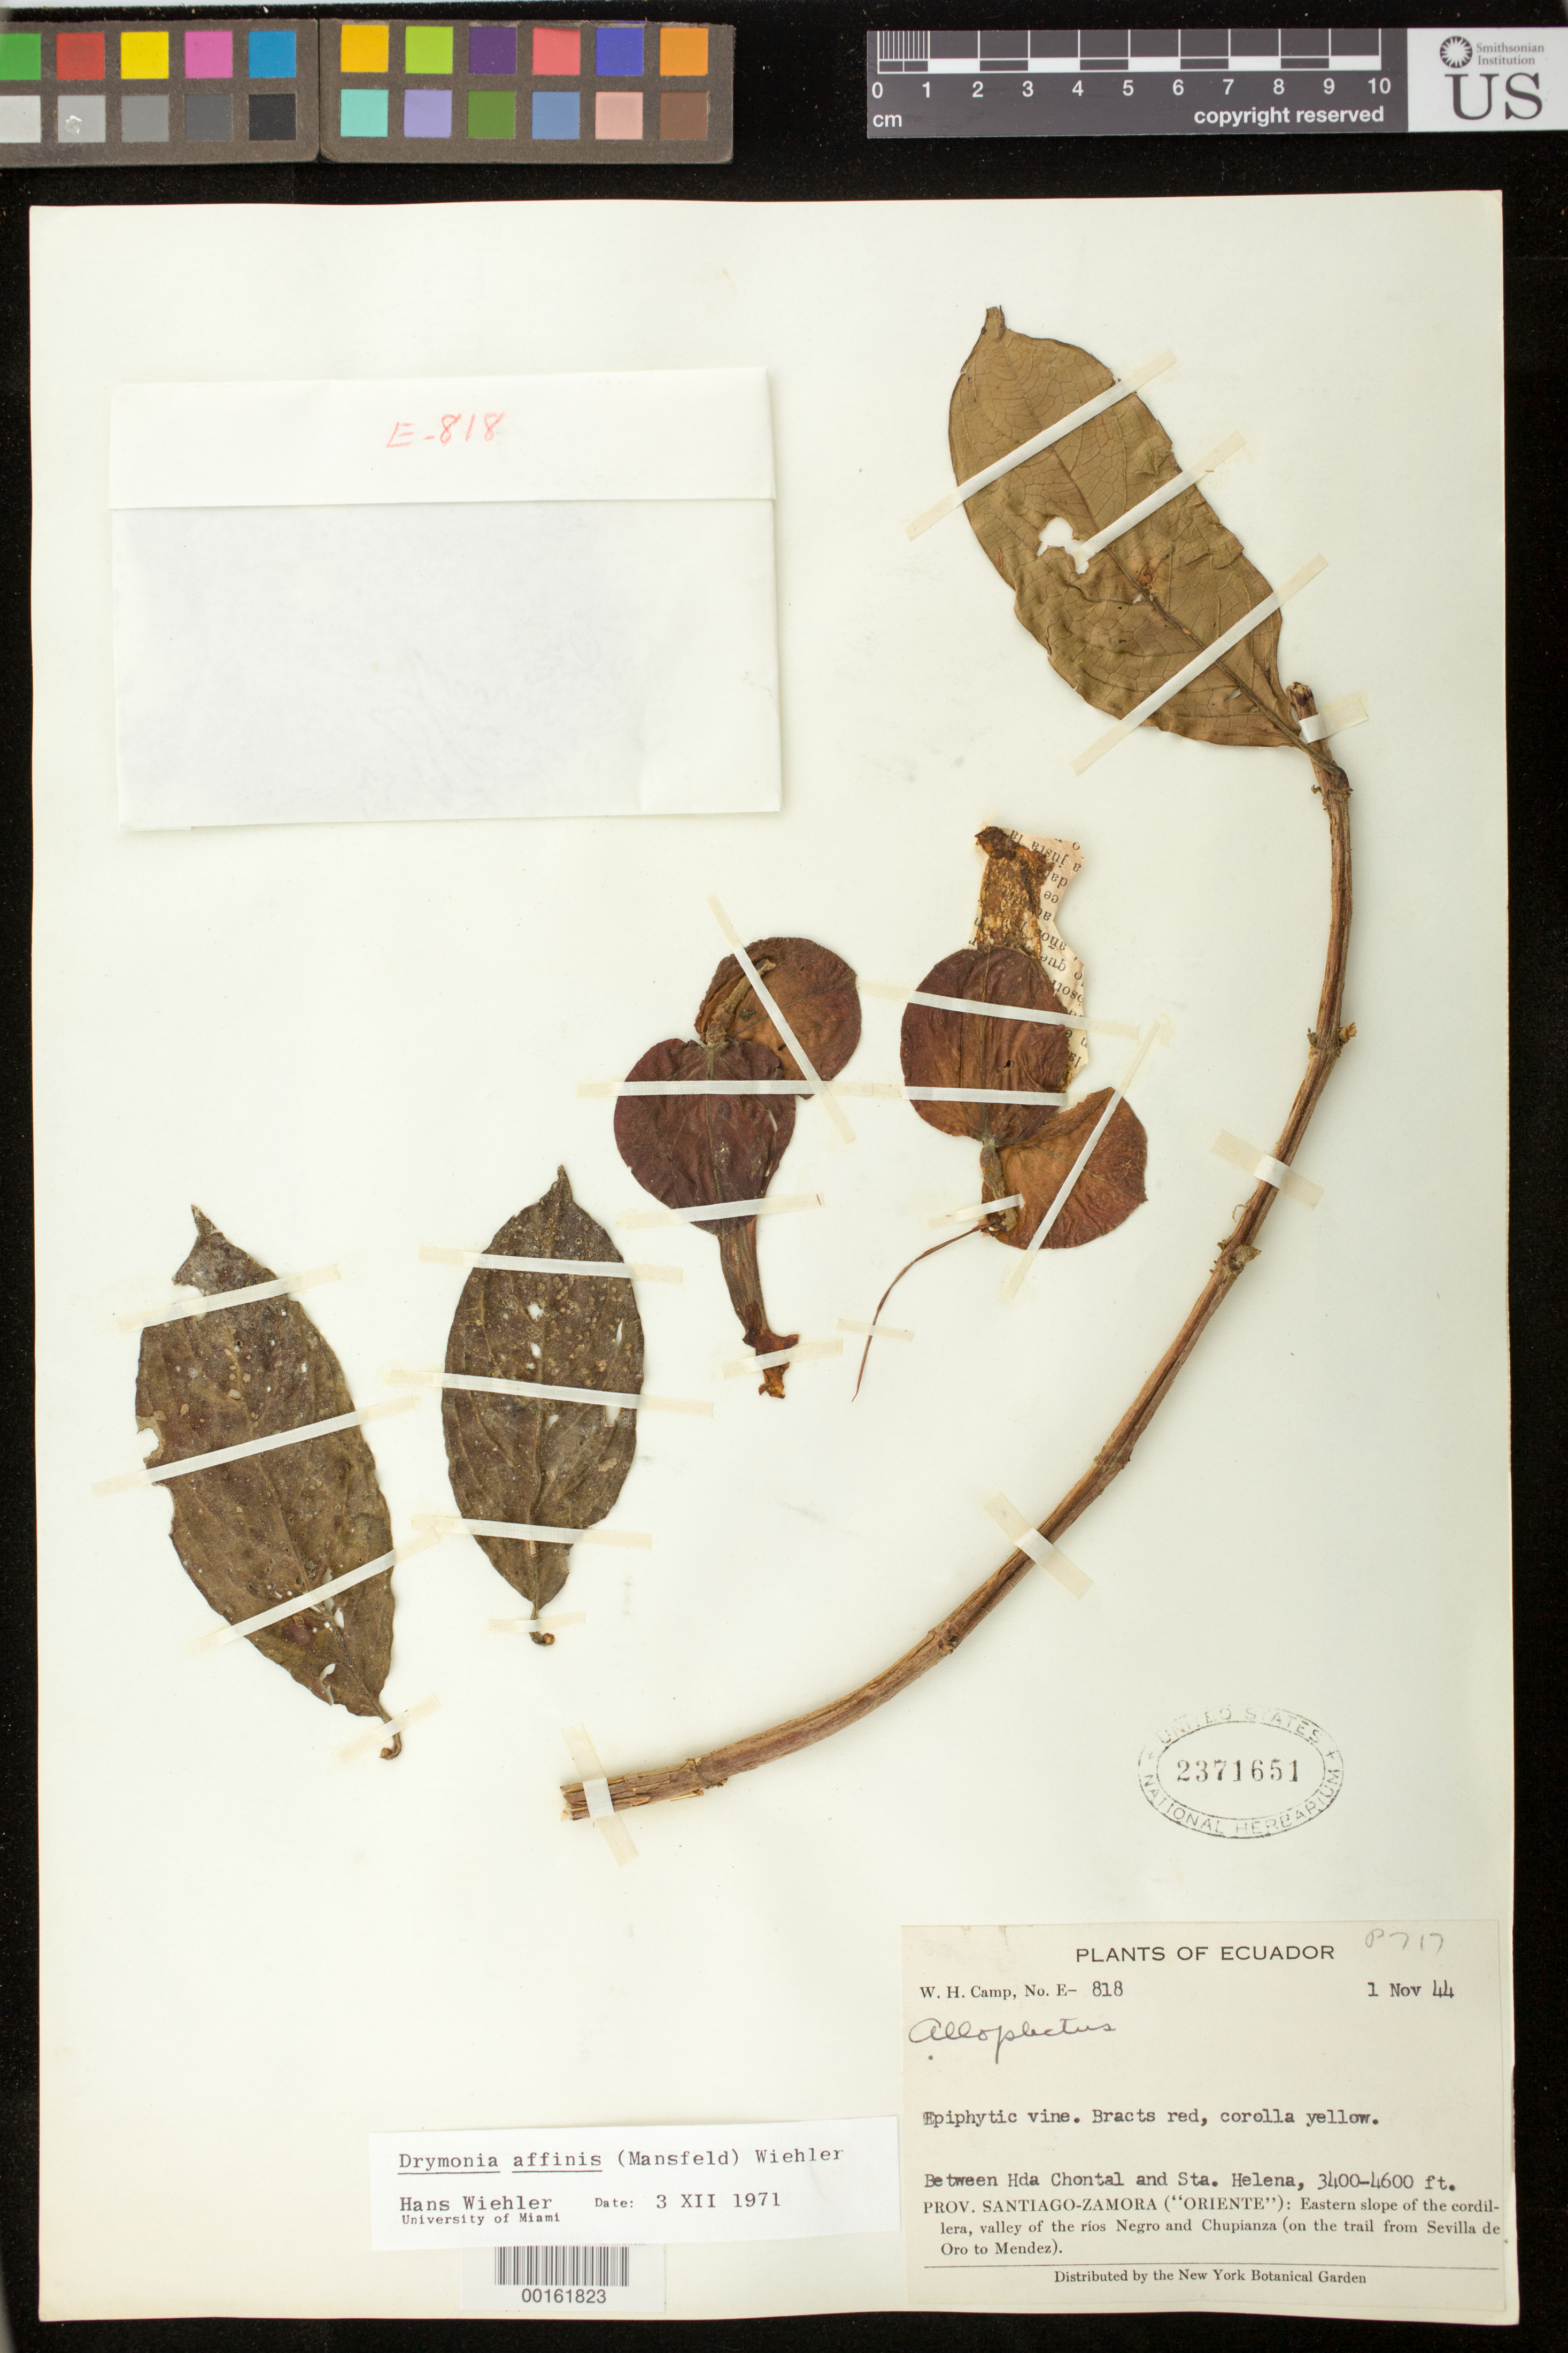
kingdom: Plantae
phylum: Tracheophyta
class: Magnoliopsida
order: Lamiales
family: Gesneriaceae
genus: Drymonia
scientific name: Drymonia affinis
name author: (Mansf.) Wiehler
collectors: W. H. Camp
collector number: E- 818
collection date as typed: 01 Nov 1944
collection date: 1944-11-01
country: Ecuador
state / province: Morona-Santiago / Zamora-Chinchipe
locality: ("Oriente"), eastern slope of the cordillera, between Hda. Chontal and Sta. Helena, valley of the Rios Negro and Chupianza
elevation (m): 1036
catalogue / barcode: US 2371651